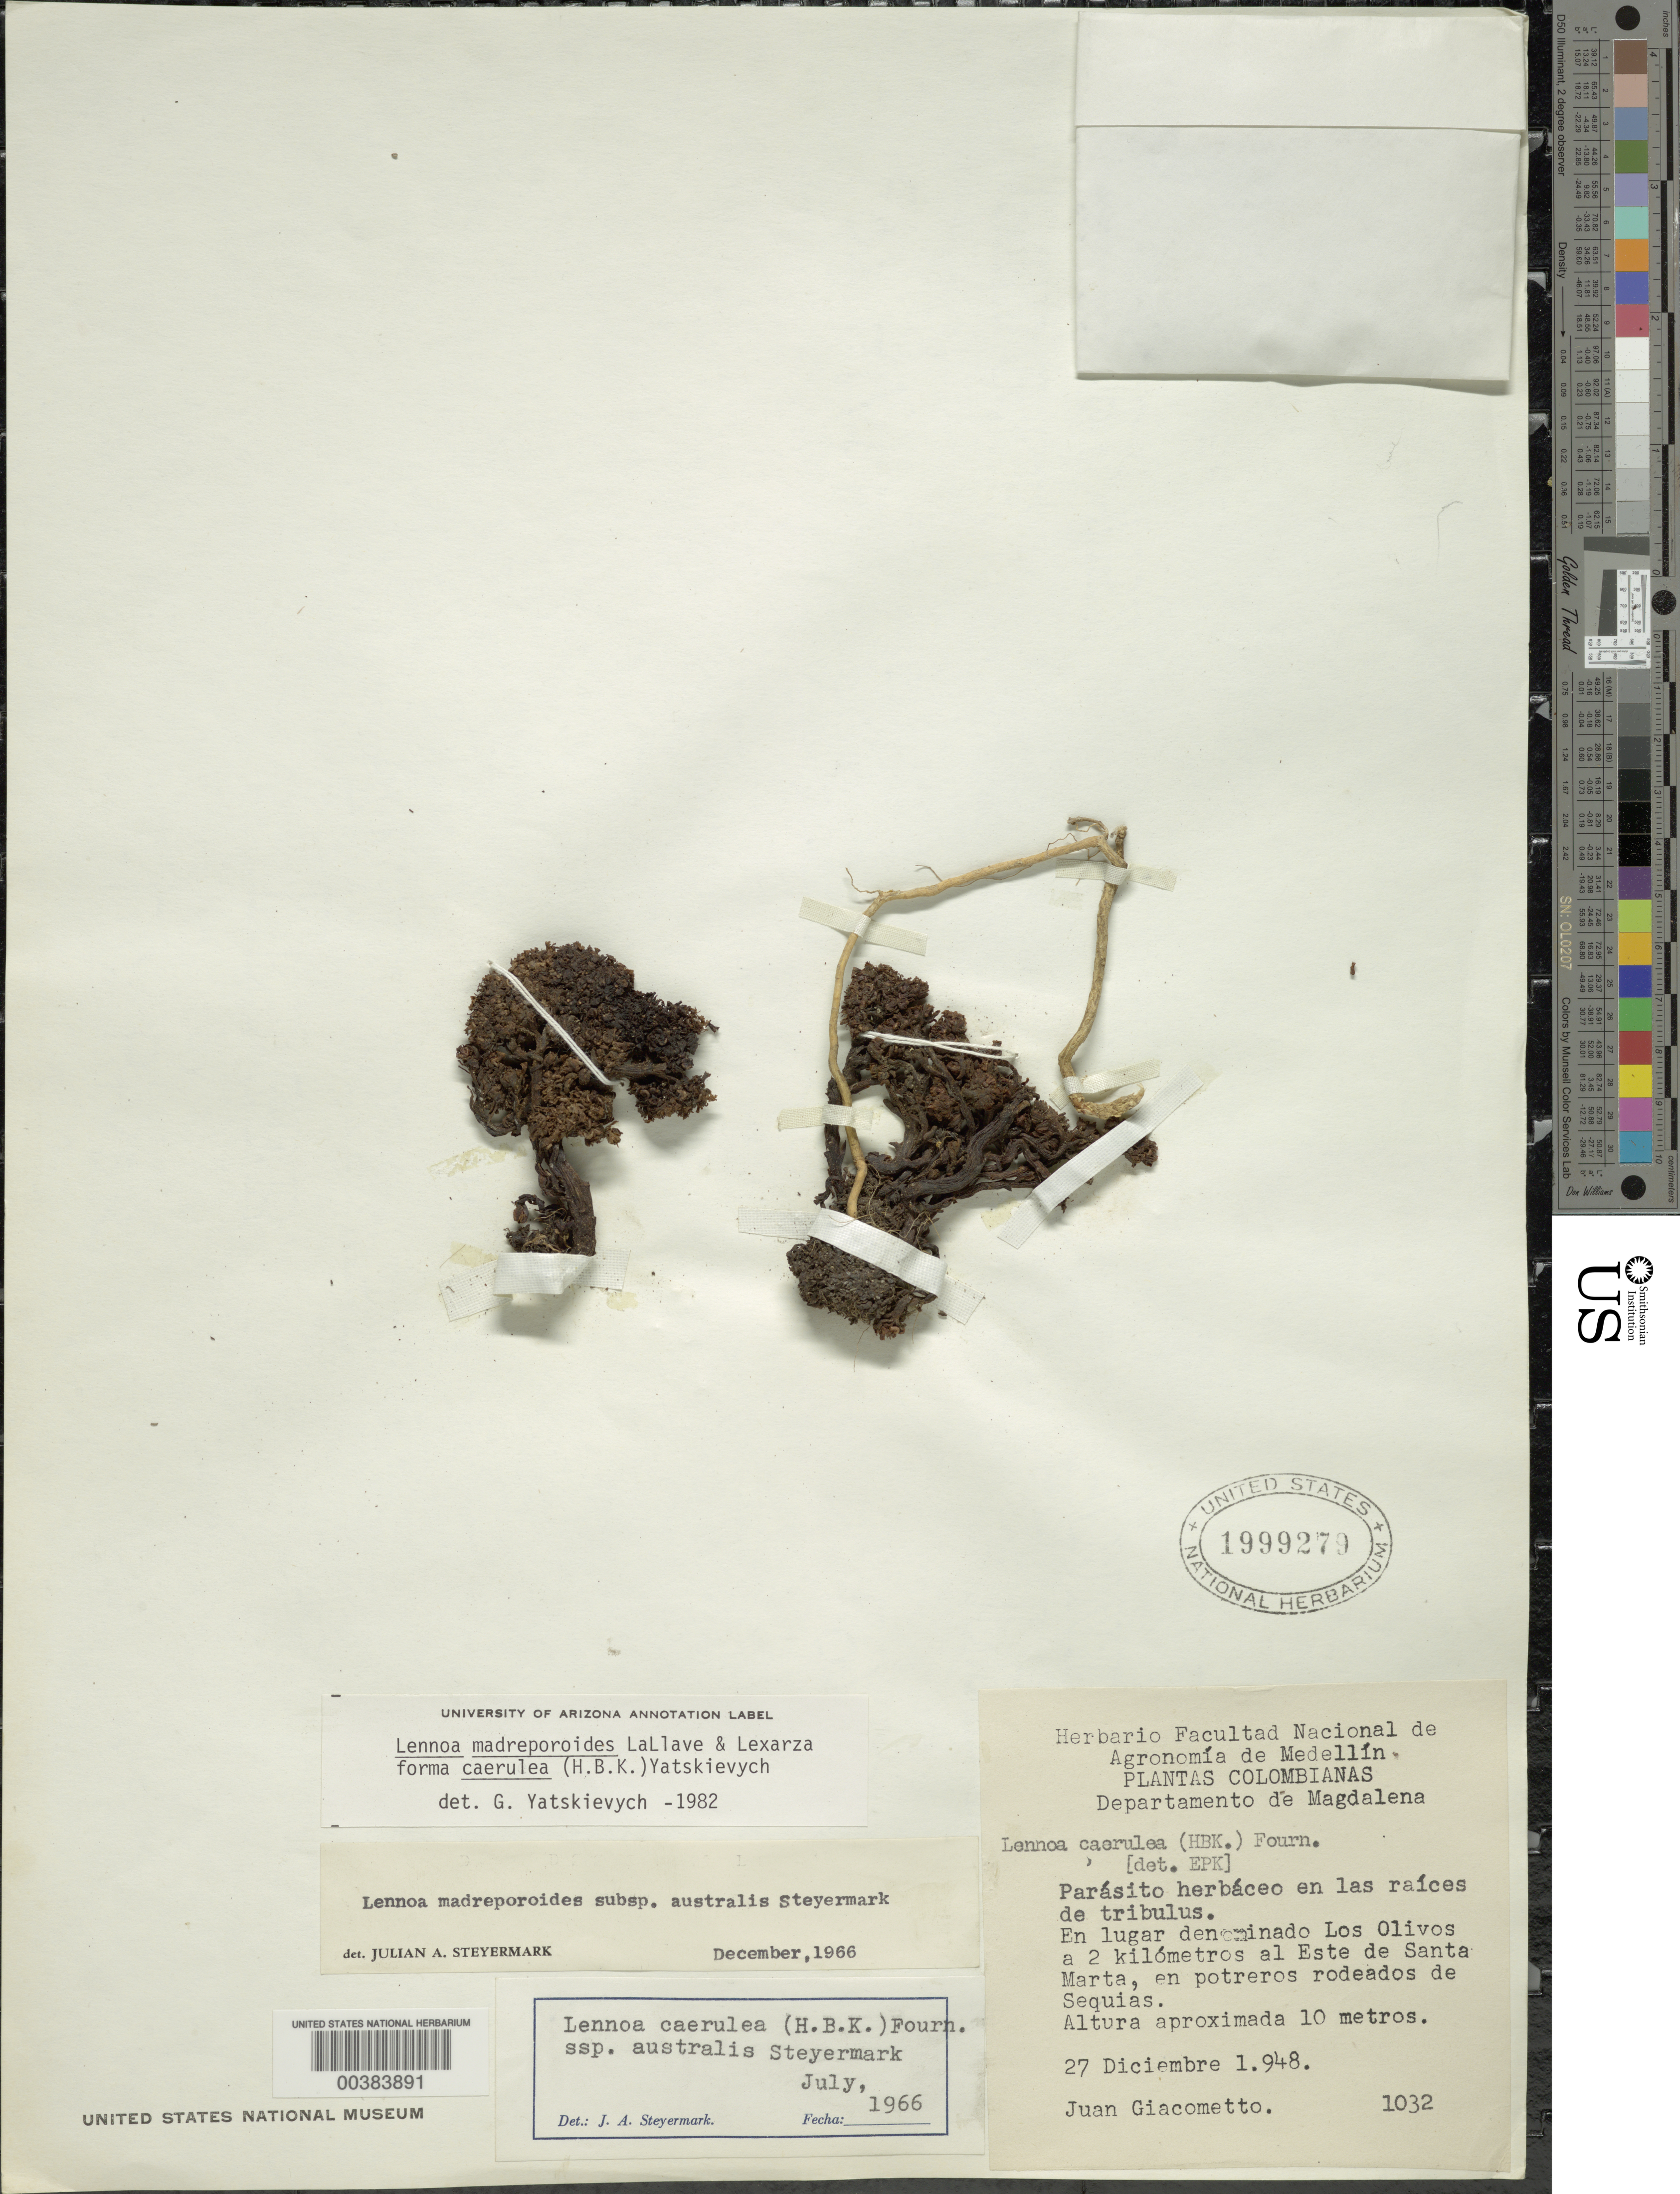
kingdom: Plantae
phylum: Tracheophyta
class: Magnoliopsida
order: Boraginales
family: Lennoaceae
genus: Lennoa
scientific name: Lennoa madreporoides f. caerulea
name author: (Kunth) Yatsk.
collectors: J. Giacometto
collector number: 1032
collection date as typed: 27 Dec 1948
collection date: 1948-12-27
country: Colombia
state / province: Magdalena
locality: E of Santa Marta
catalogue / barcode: US 1999279